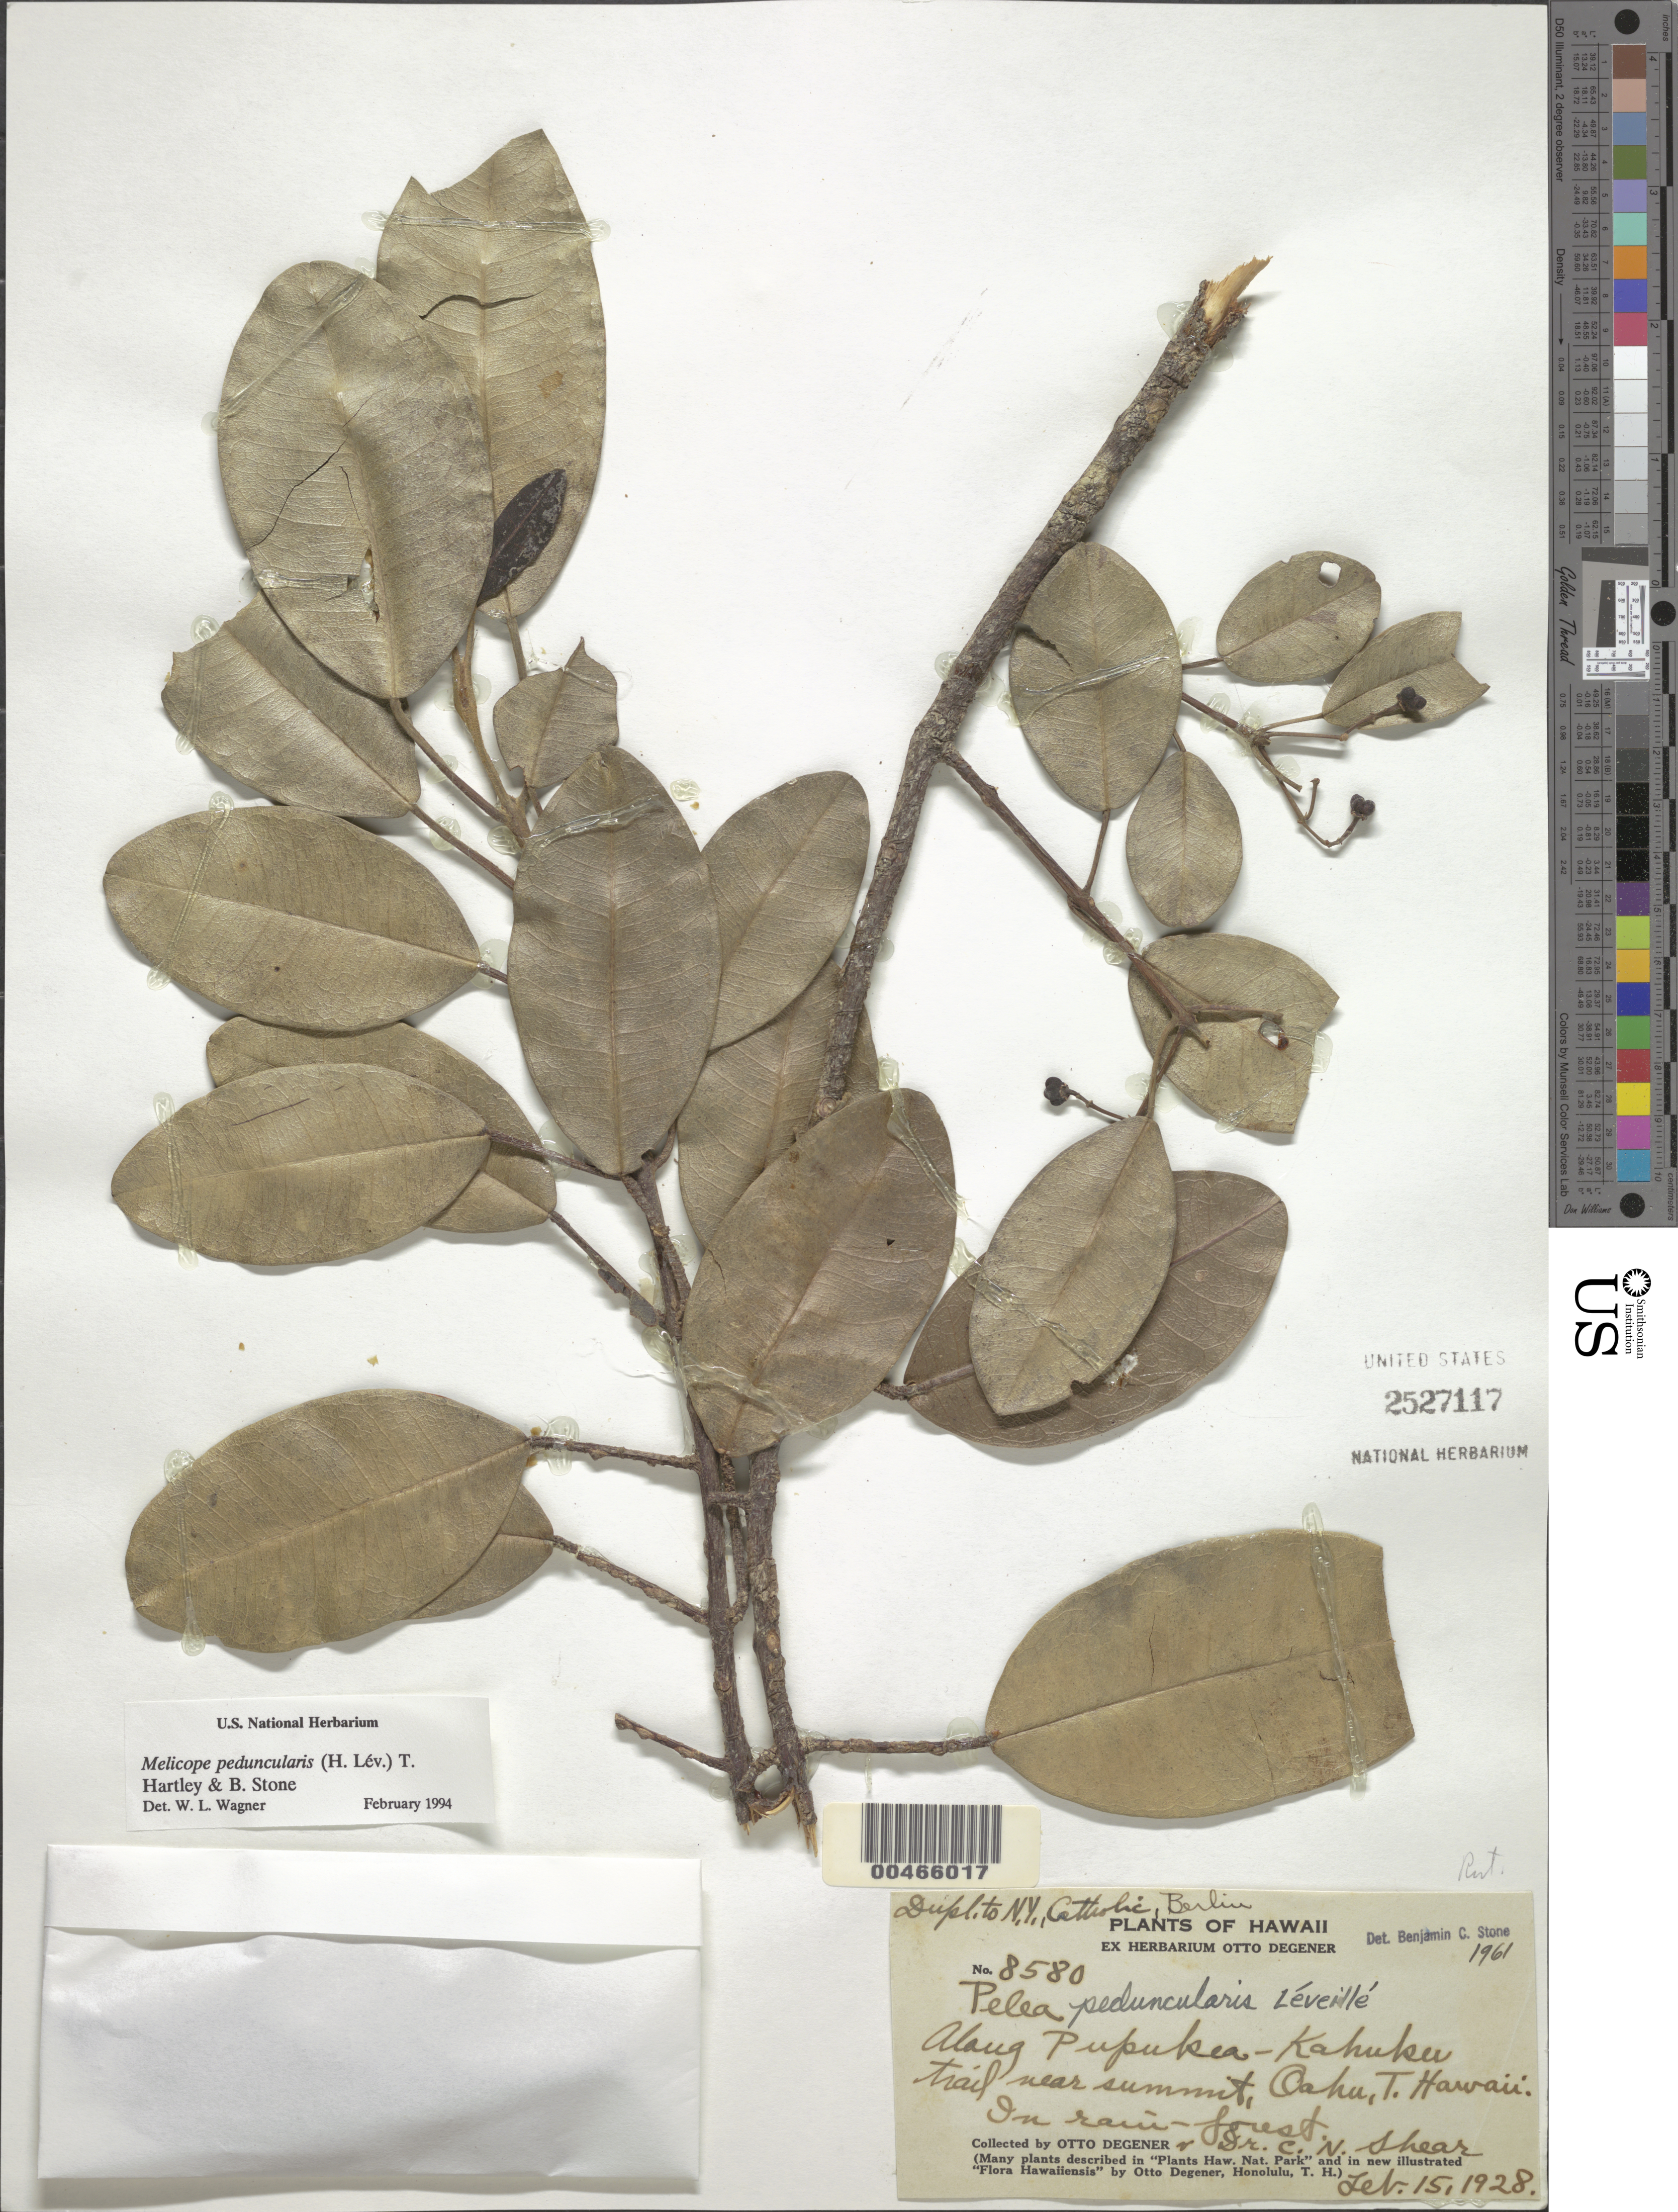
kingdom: Plantae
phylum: Tracheophyta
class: Magnoliopsida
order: Sapindales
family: Rutaceae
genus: Melicope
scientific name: Melicope peduncularis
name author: (H. Lév.) T.G. Hartley & B.C. Stone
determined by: Wagner, W. L., (BOT), Smithsonian Institution - National Museum of Natural History (UNITED STATES)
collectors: O. Degener & C. N. Shear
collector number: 8580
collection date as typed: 15 Feb 1928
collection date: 1928-02-15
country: United States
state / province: Hawaii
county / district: Honolulu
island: Oahu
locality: Along Pupukea-Kahuku trail near summit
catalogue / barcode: US 2527117